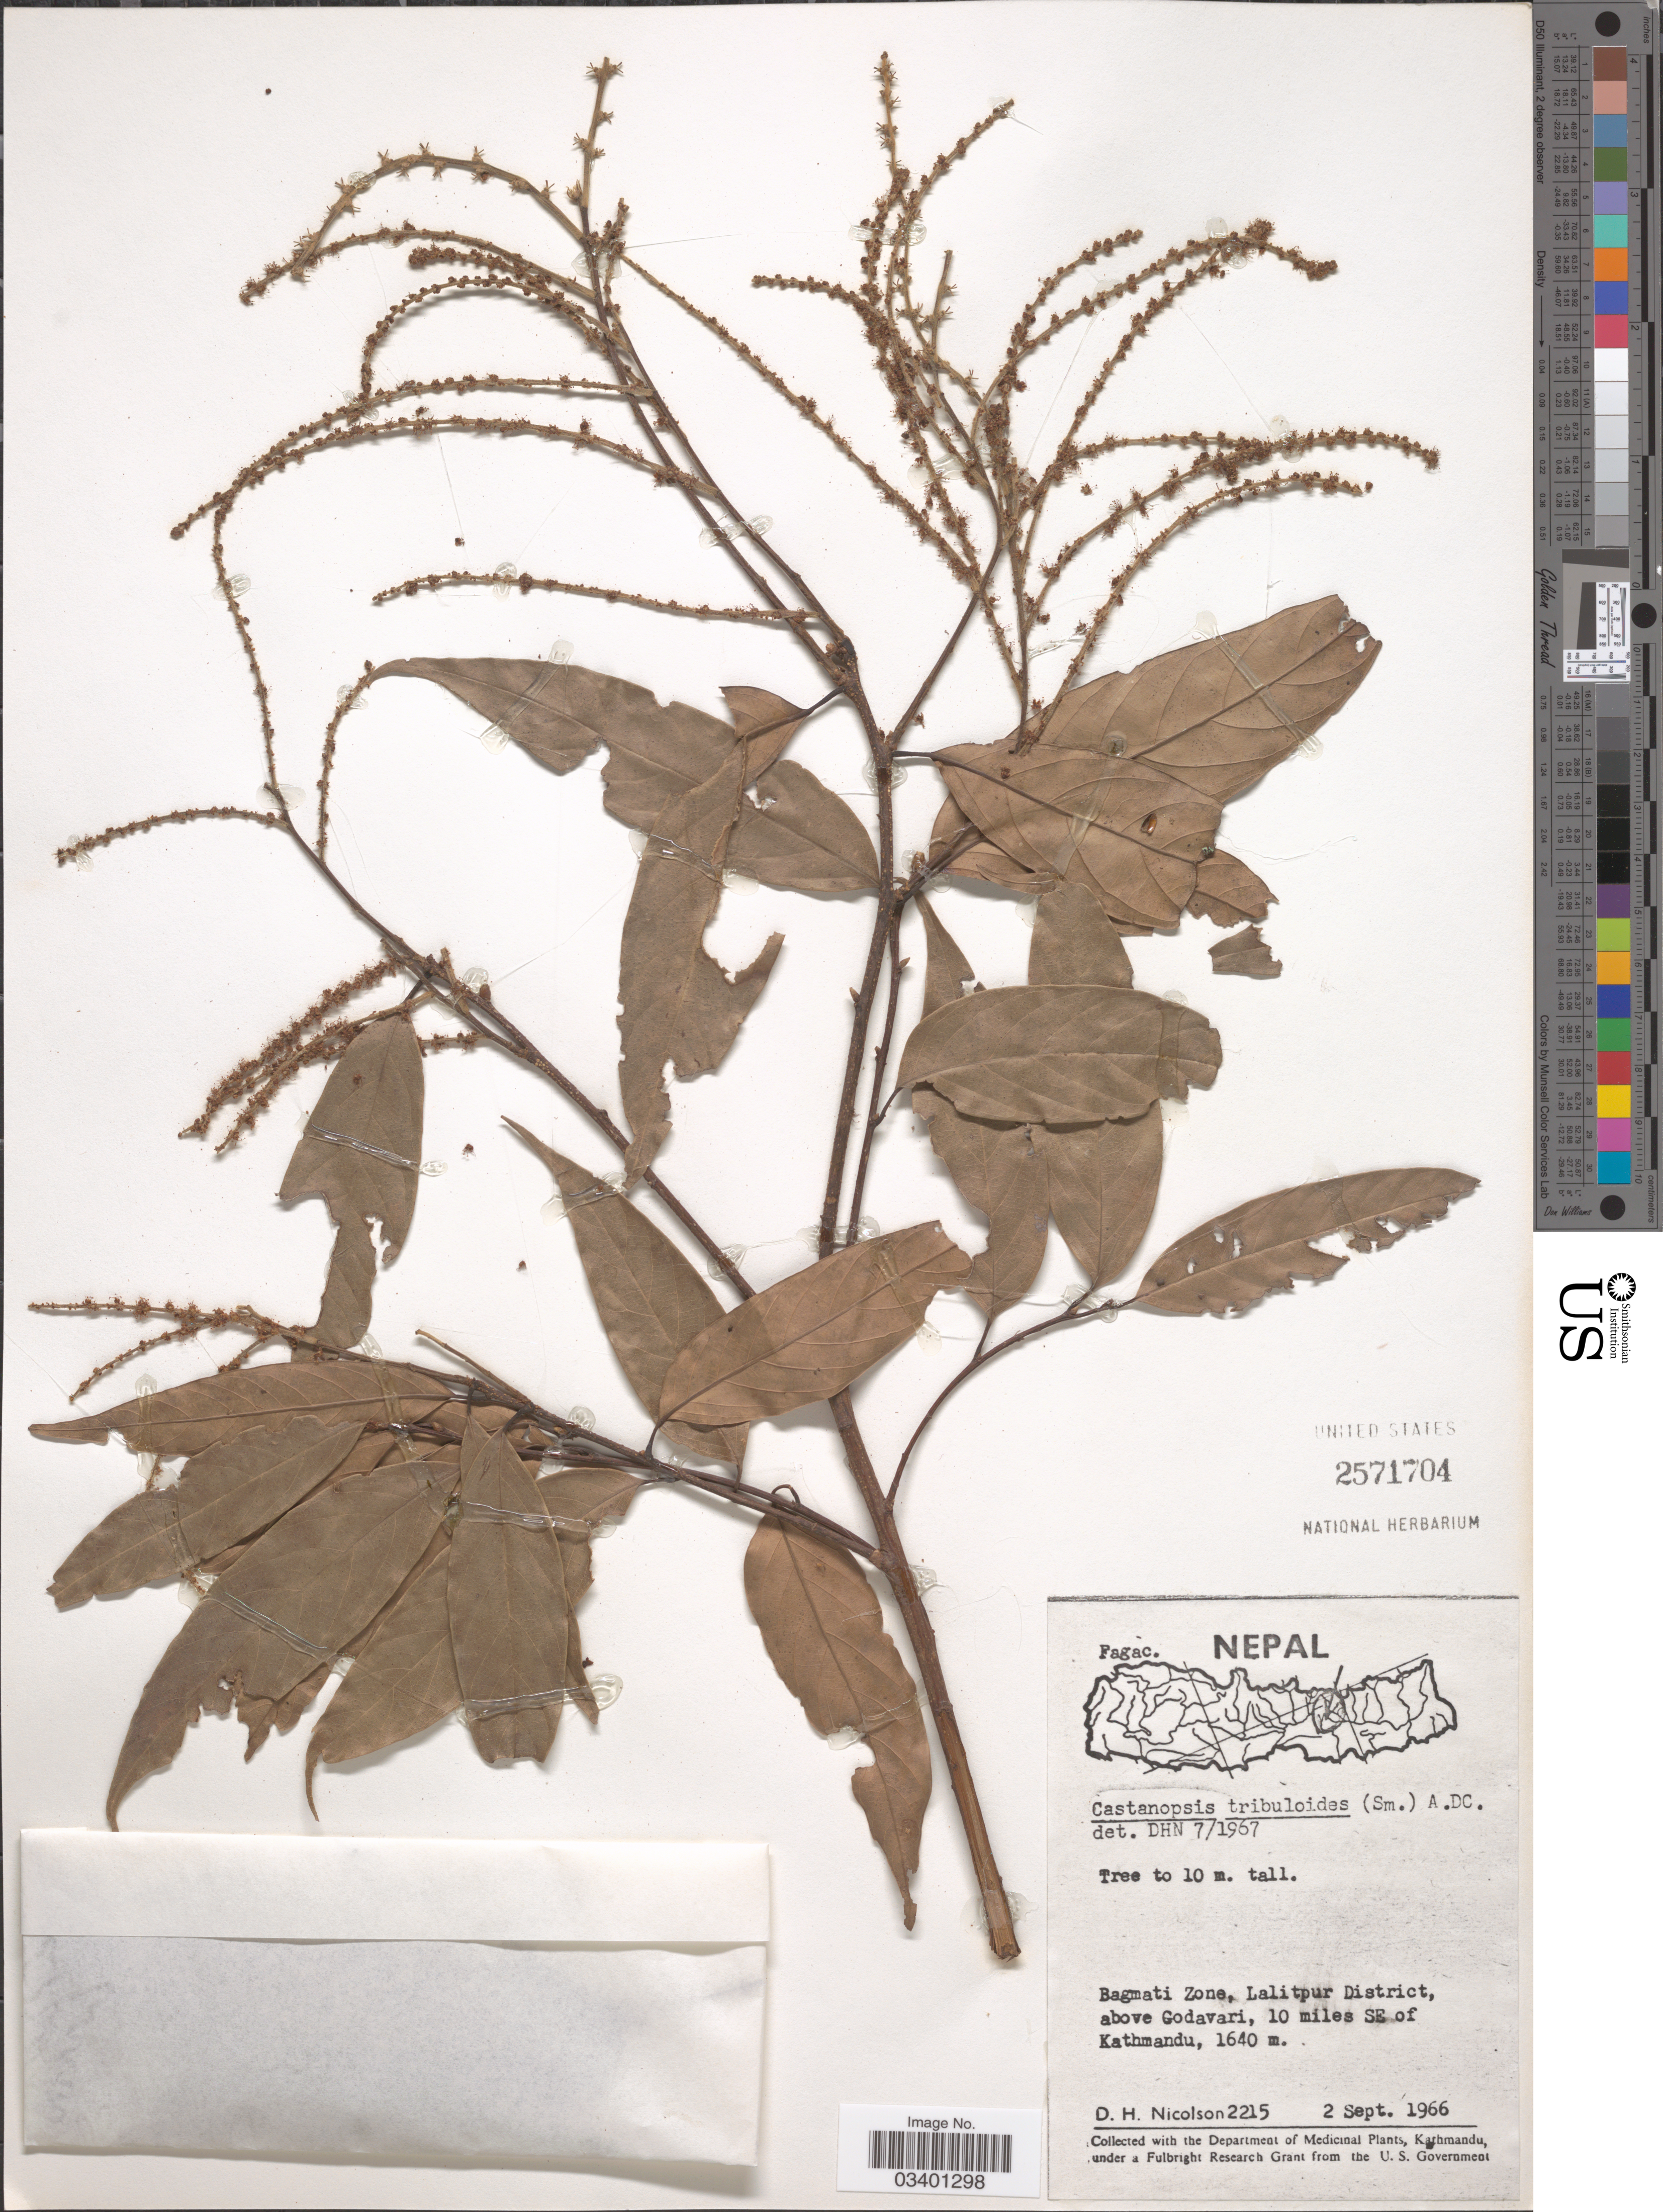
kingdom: Plantae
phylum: Tracheophyta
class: Magnoliopsida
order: Fagales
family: Fagaceae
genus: Castanopsis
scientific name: Castanopsis tribuloides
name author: (Sm.) A. DC.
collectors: D. H. Nicolson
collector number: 2215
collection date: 1966-09-02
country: Nepal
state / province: Bagmati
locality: Bagmati Zone, Lalitpur District, above Godavari, 10 miles SE of Kathmandu.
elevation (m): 1640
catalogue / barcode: US 2571704